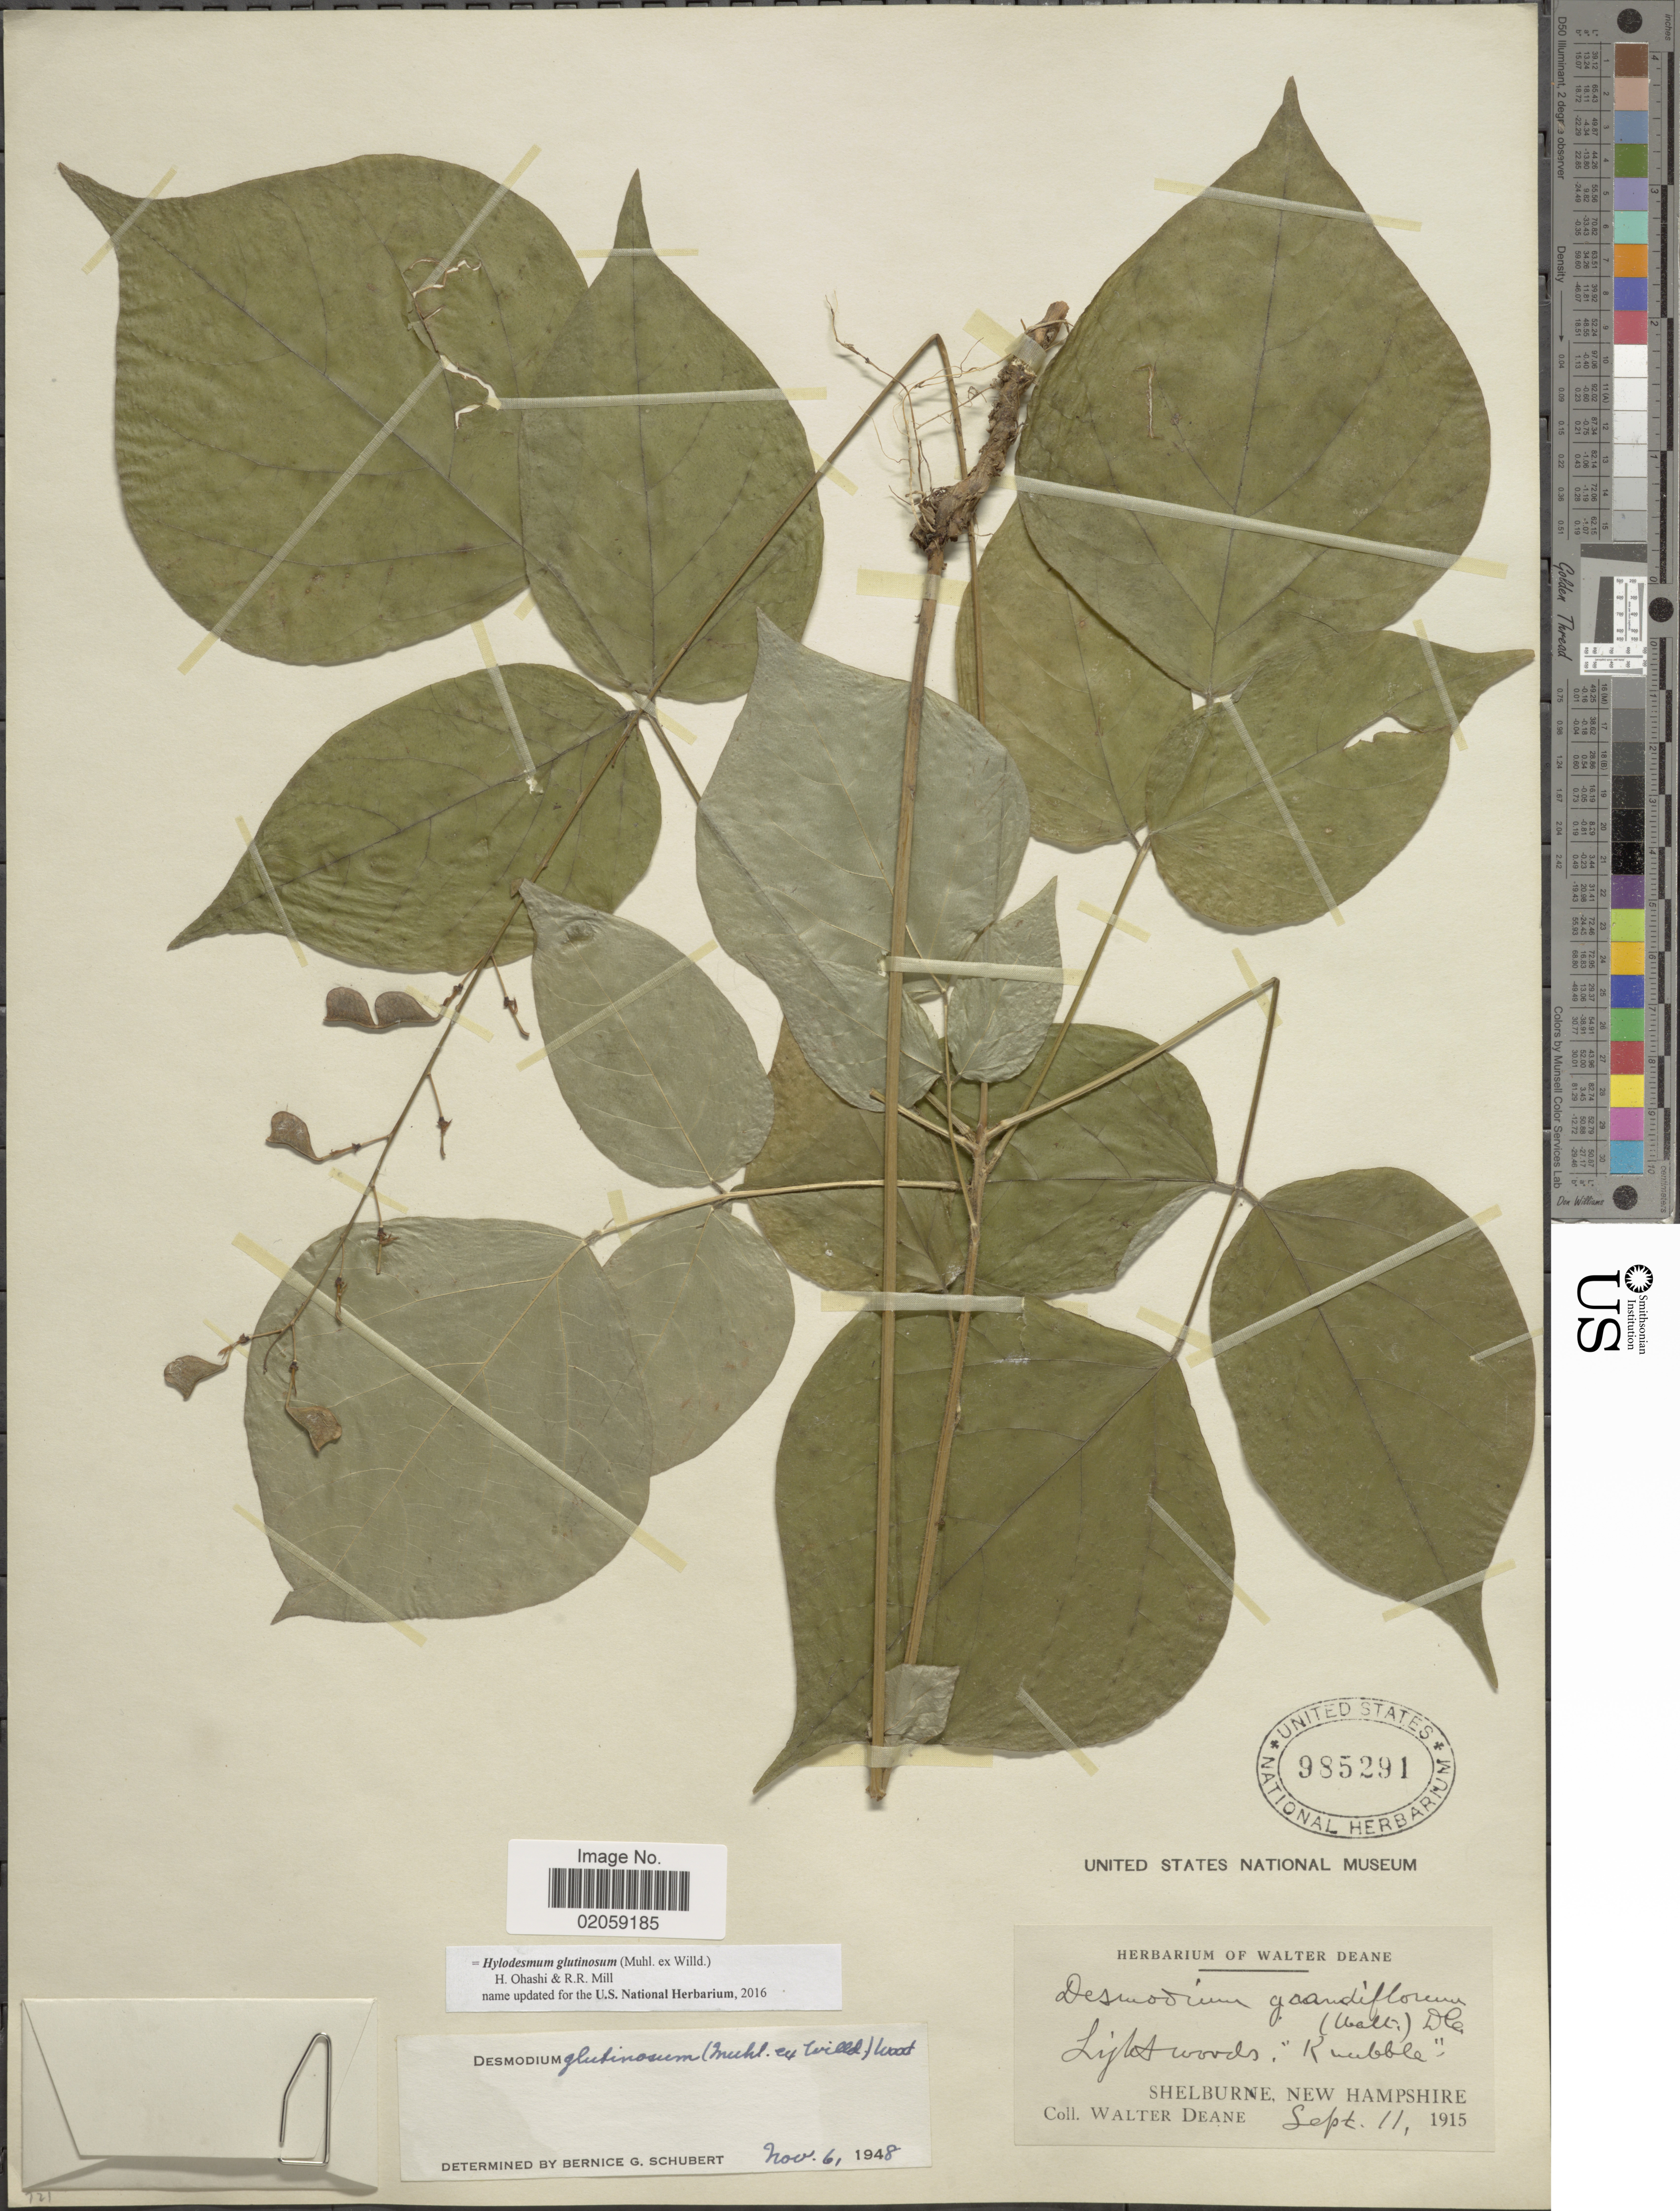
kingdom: Plantae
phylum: Tracheophyta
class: Magnoliopsida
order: Fabales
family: Fabaceae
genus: Hylodesmum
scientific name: Hylodesmum glutinosum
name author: (Muhl. ex Willd.) H. Ohashi & R.R. Mill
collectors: W. Deane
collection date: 1915-09-11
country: United States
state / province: New Hampshire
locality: Shelburne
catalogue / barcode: US 985291